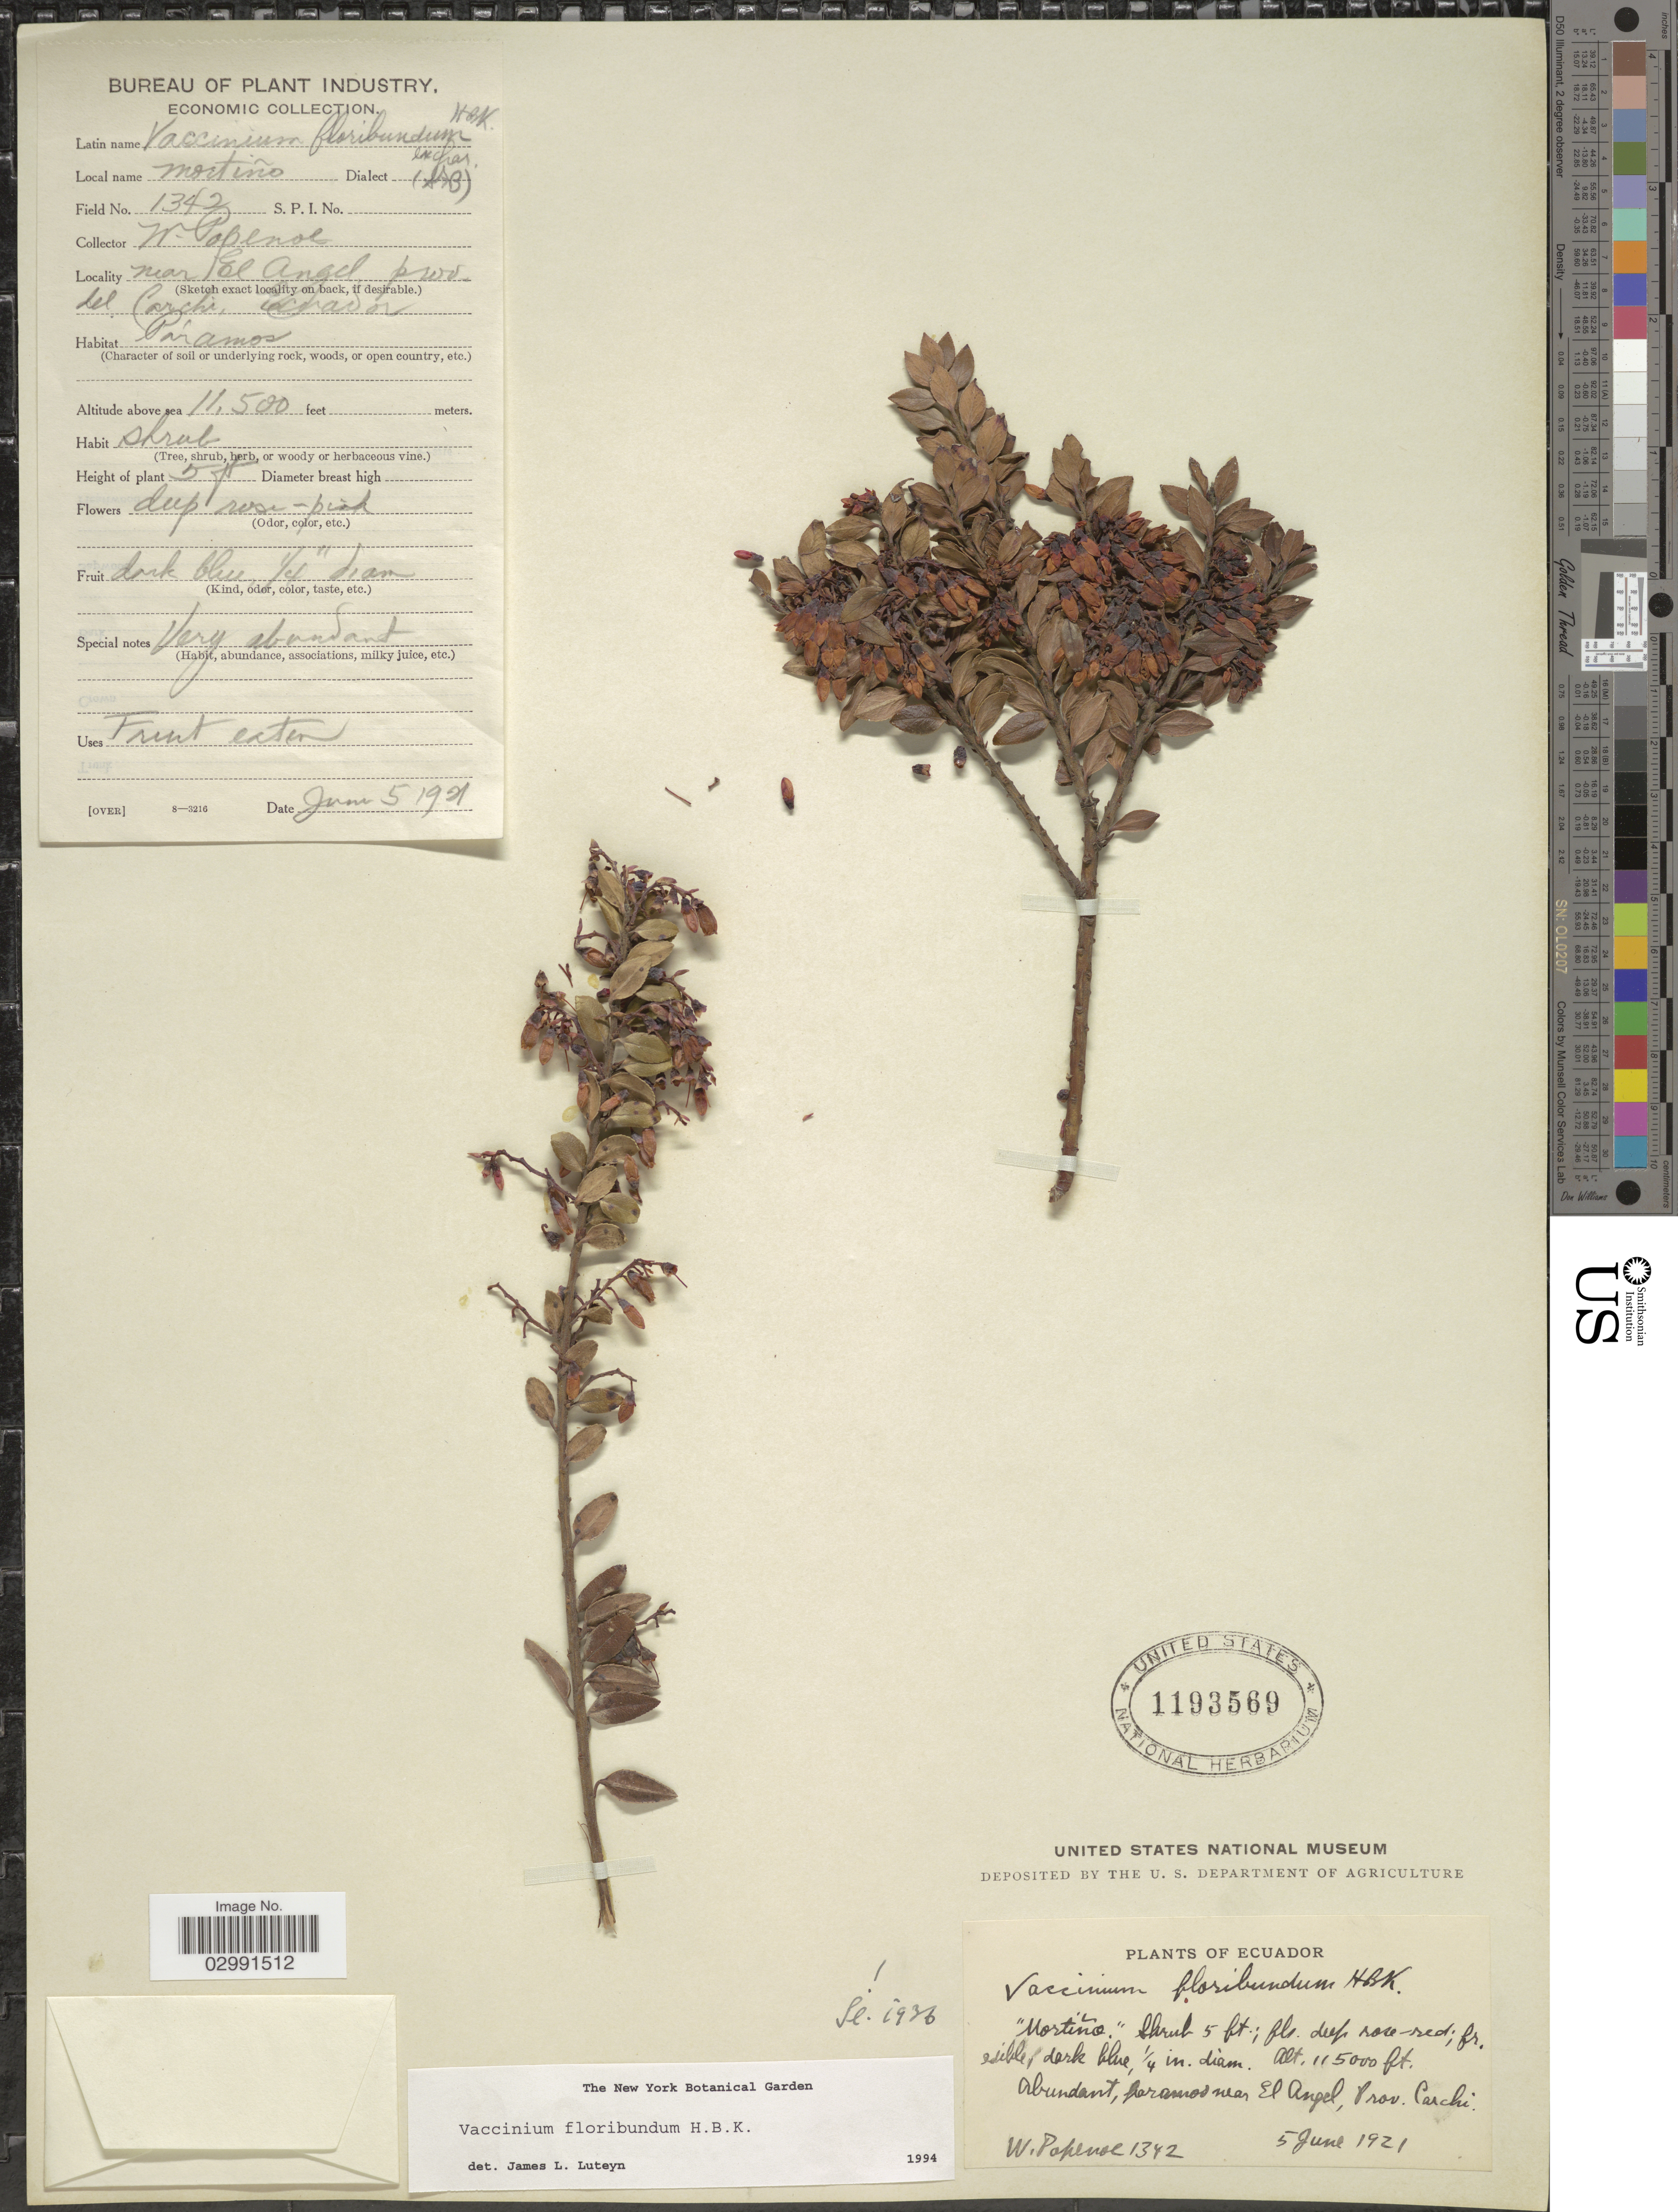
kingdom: Plantae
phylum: Tracheophyta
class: Magnoliopsida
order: Ericales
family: Ericaceae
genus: Vaccinium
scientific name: Vaccinium floribundum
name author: Kunth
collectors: W. Popenoe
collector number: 1342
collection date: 1921-06-05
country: Ecuador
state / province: Carchi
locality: Abundant, paramos near El Angel, Prov. Carchi.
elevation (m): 3505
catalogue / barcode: US 1193569